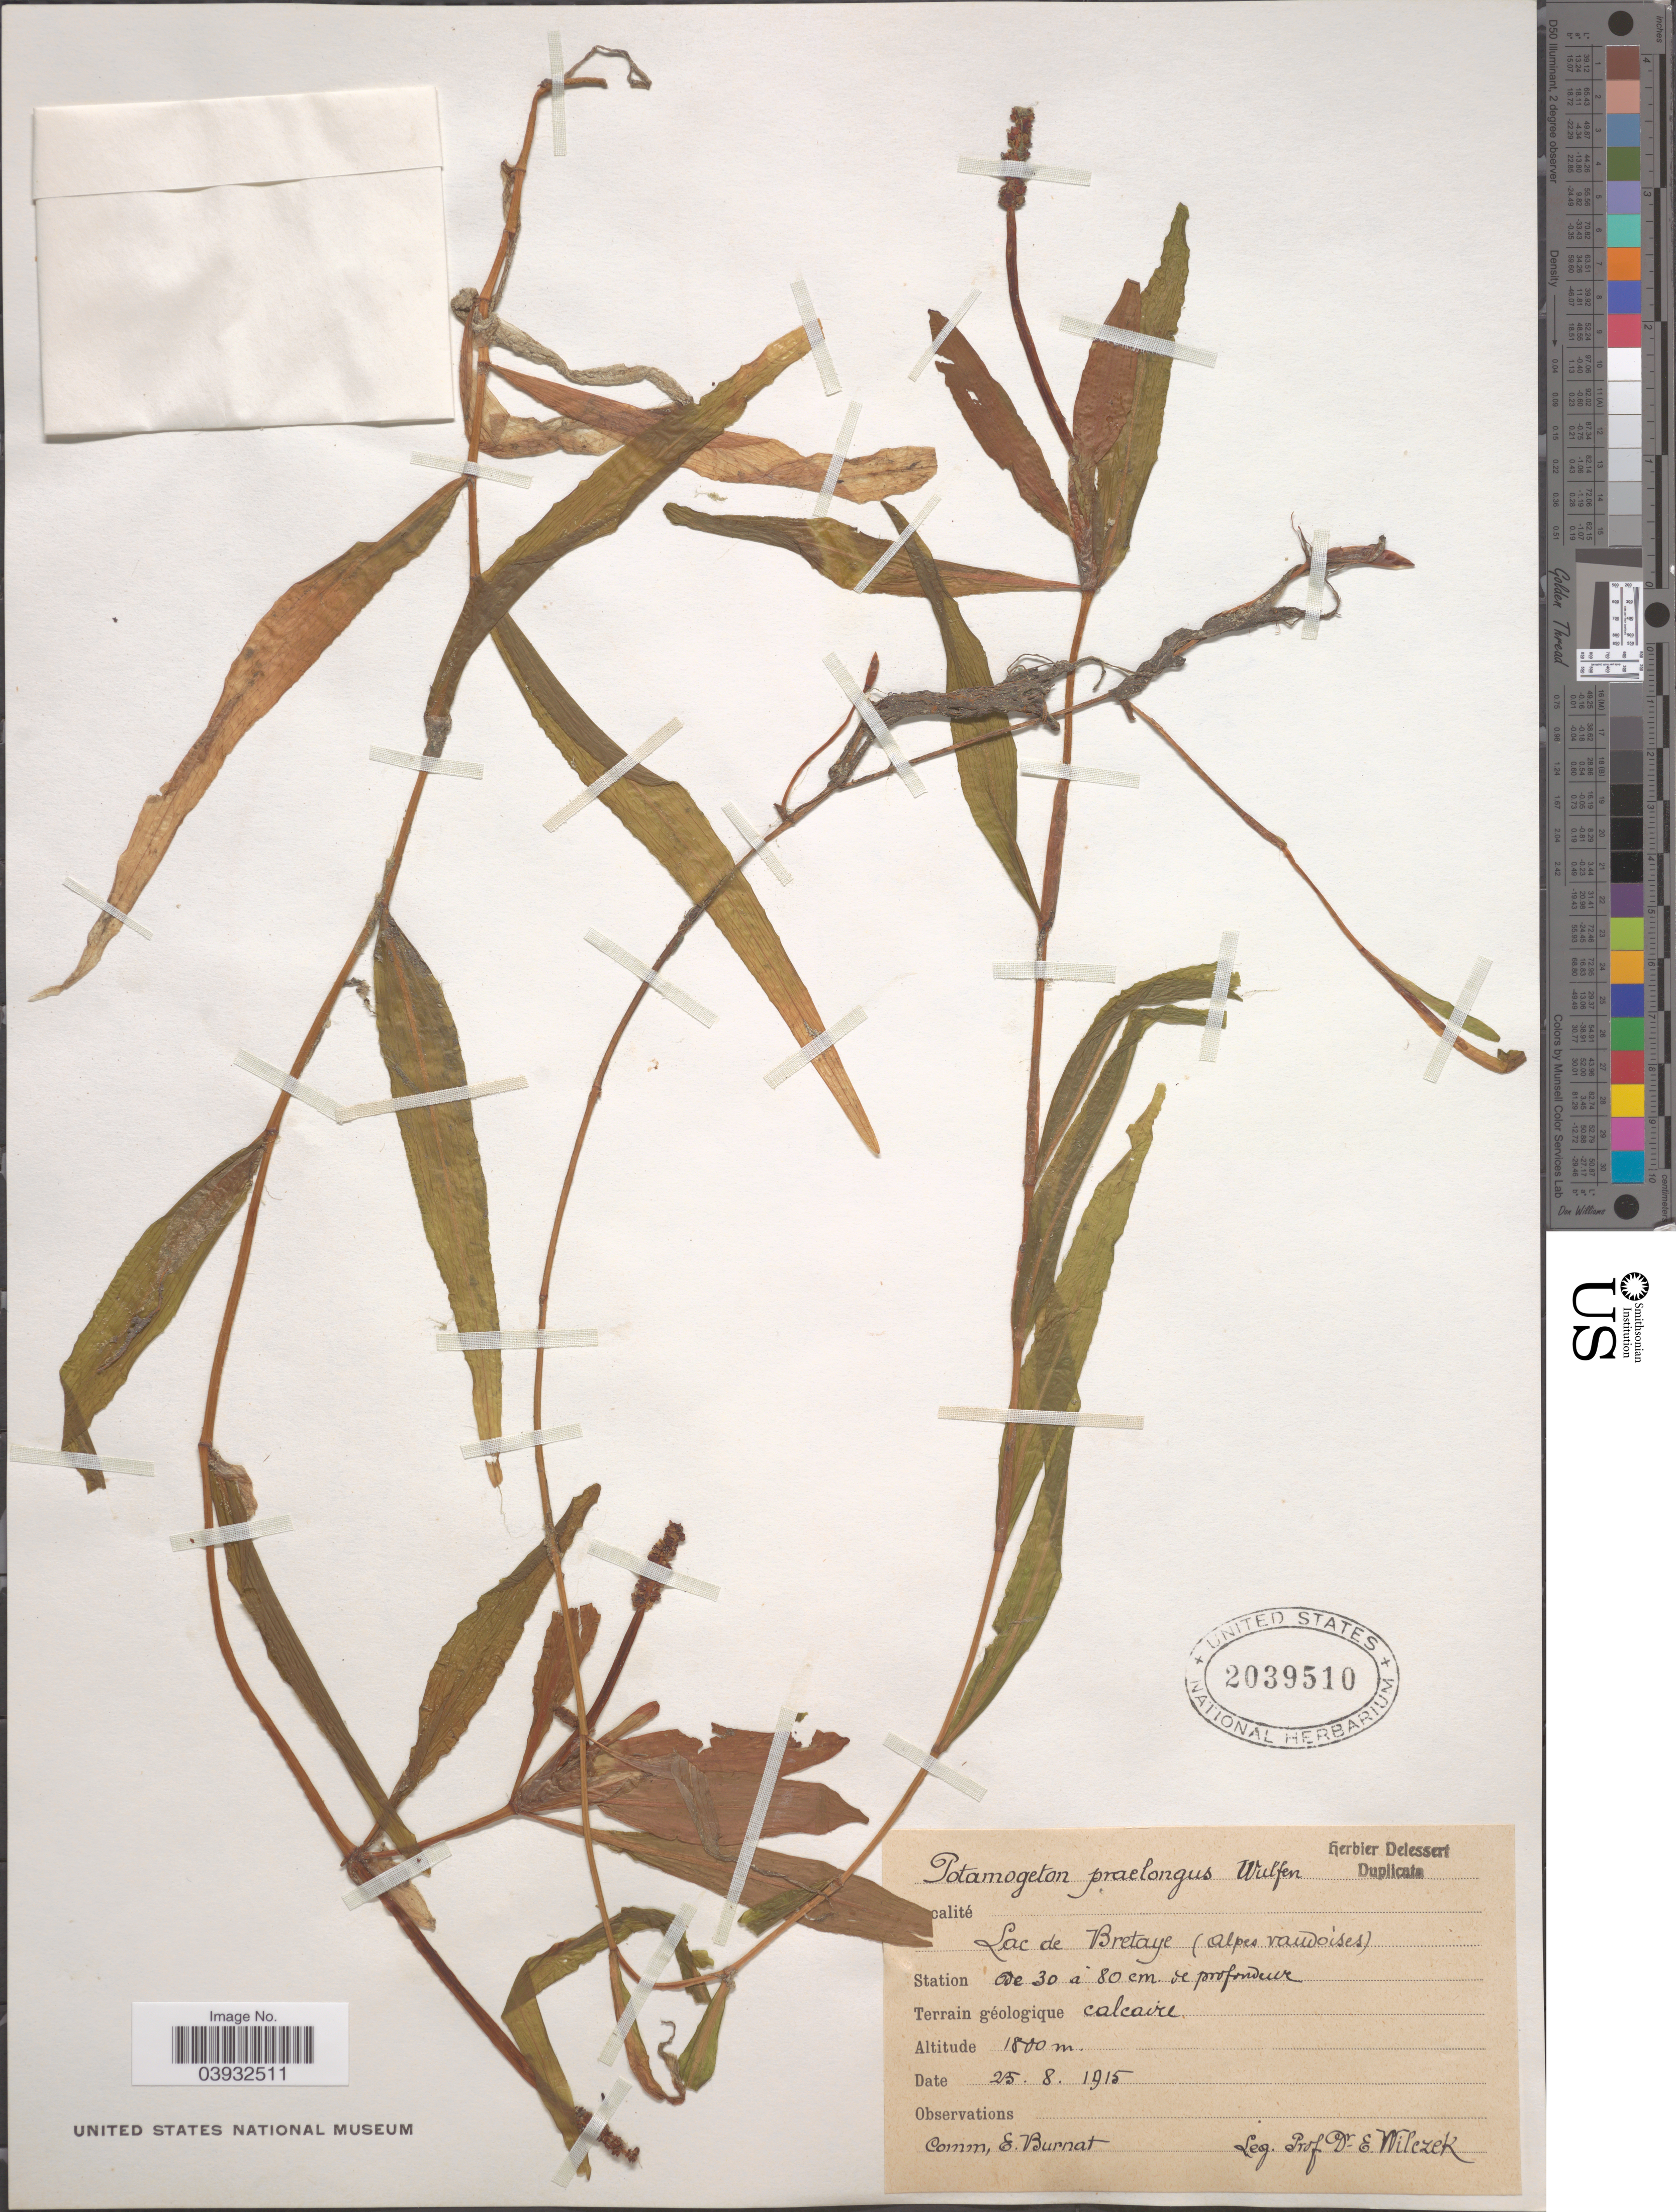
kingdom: Plantae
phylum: Tracheophyta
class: Liliopsida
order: Alismatales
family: Potamogetonaceae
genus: Potamogeton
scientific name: Potamogeton praelongus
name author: Wulfen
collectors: E. Wilczek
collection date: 1915-08-25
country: Switzerland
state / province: Vaud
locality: Lac de Bretaye (Alpes Vaudoises).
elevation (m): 1800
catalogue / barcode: US 2039510